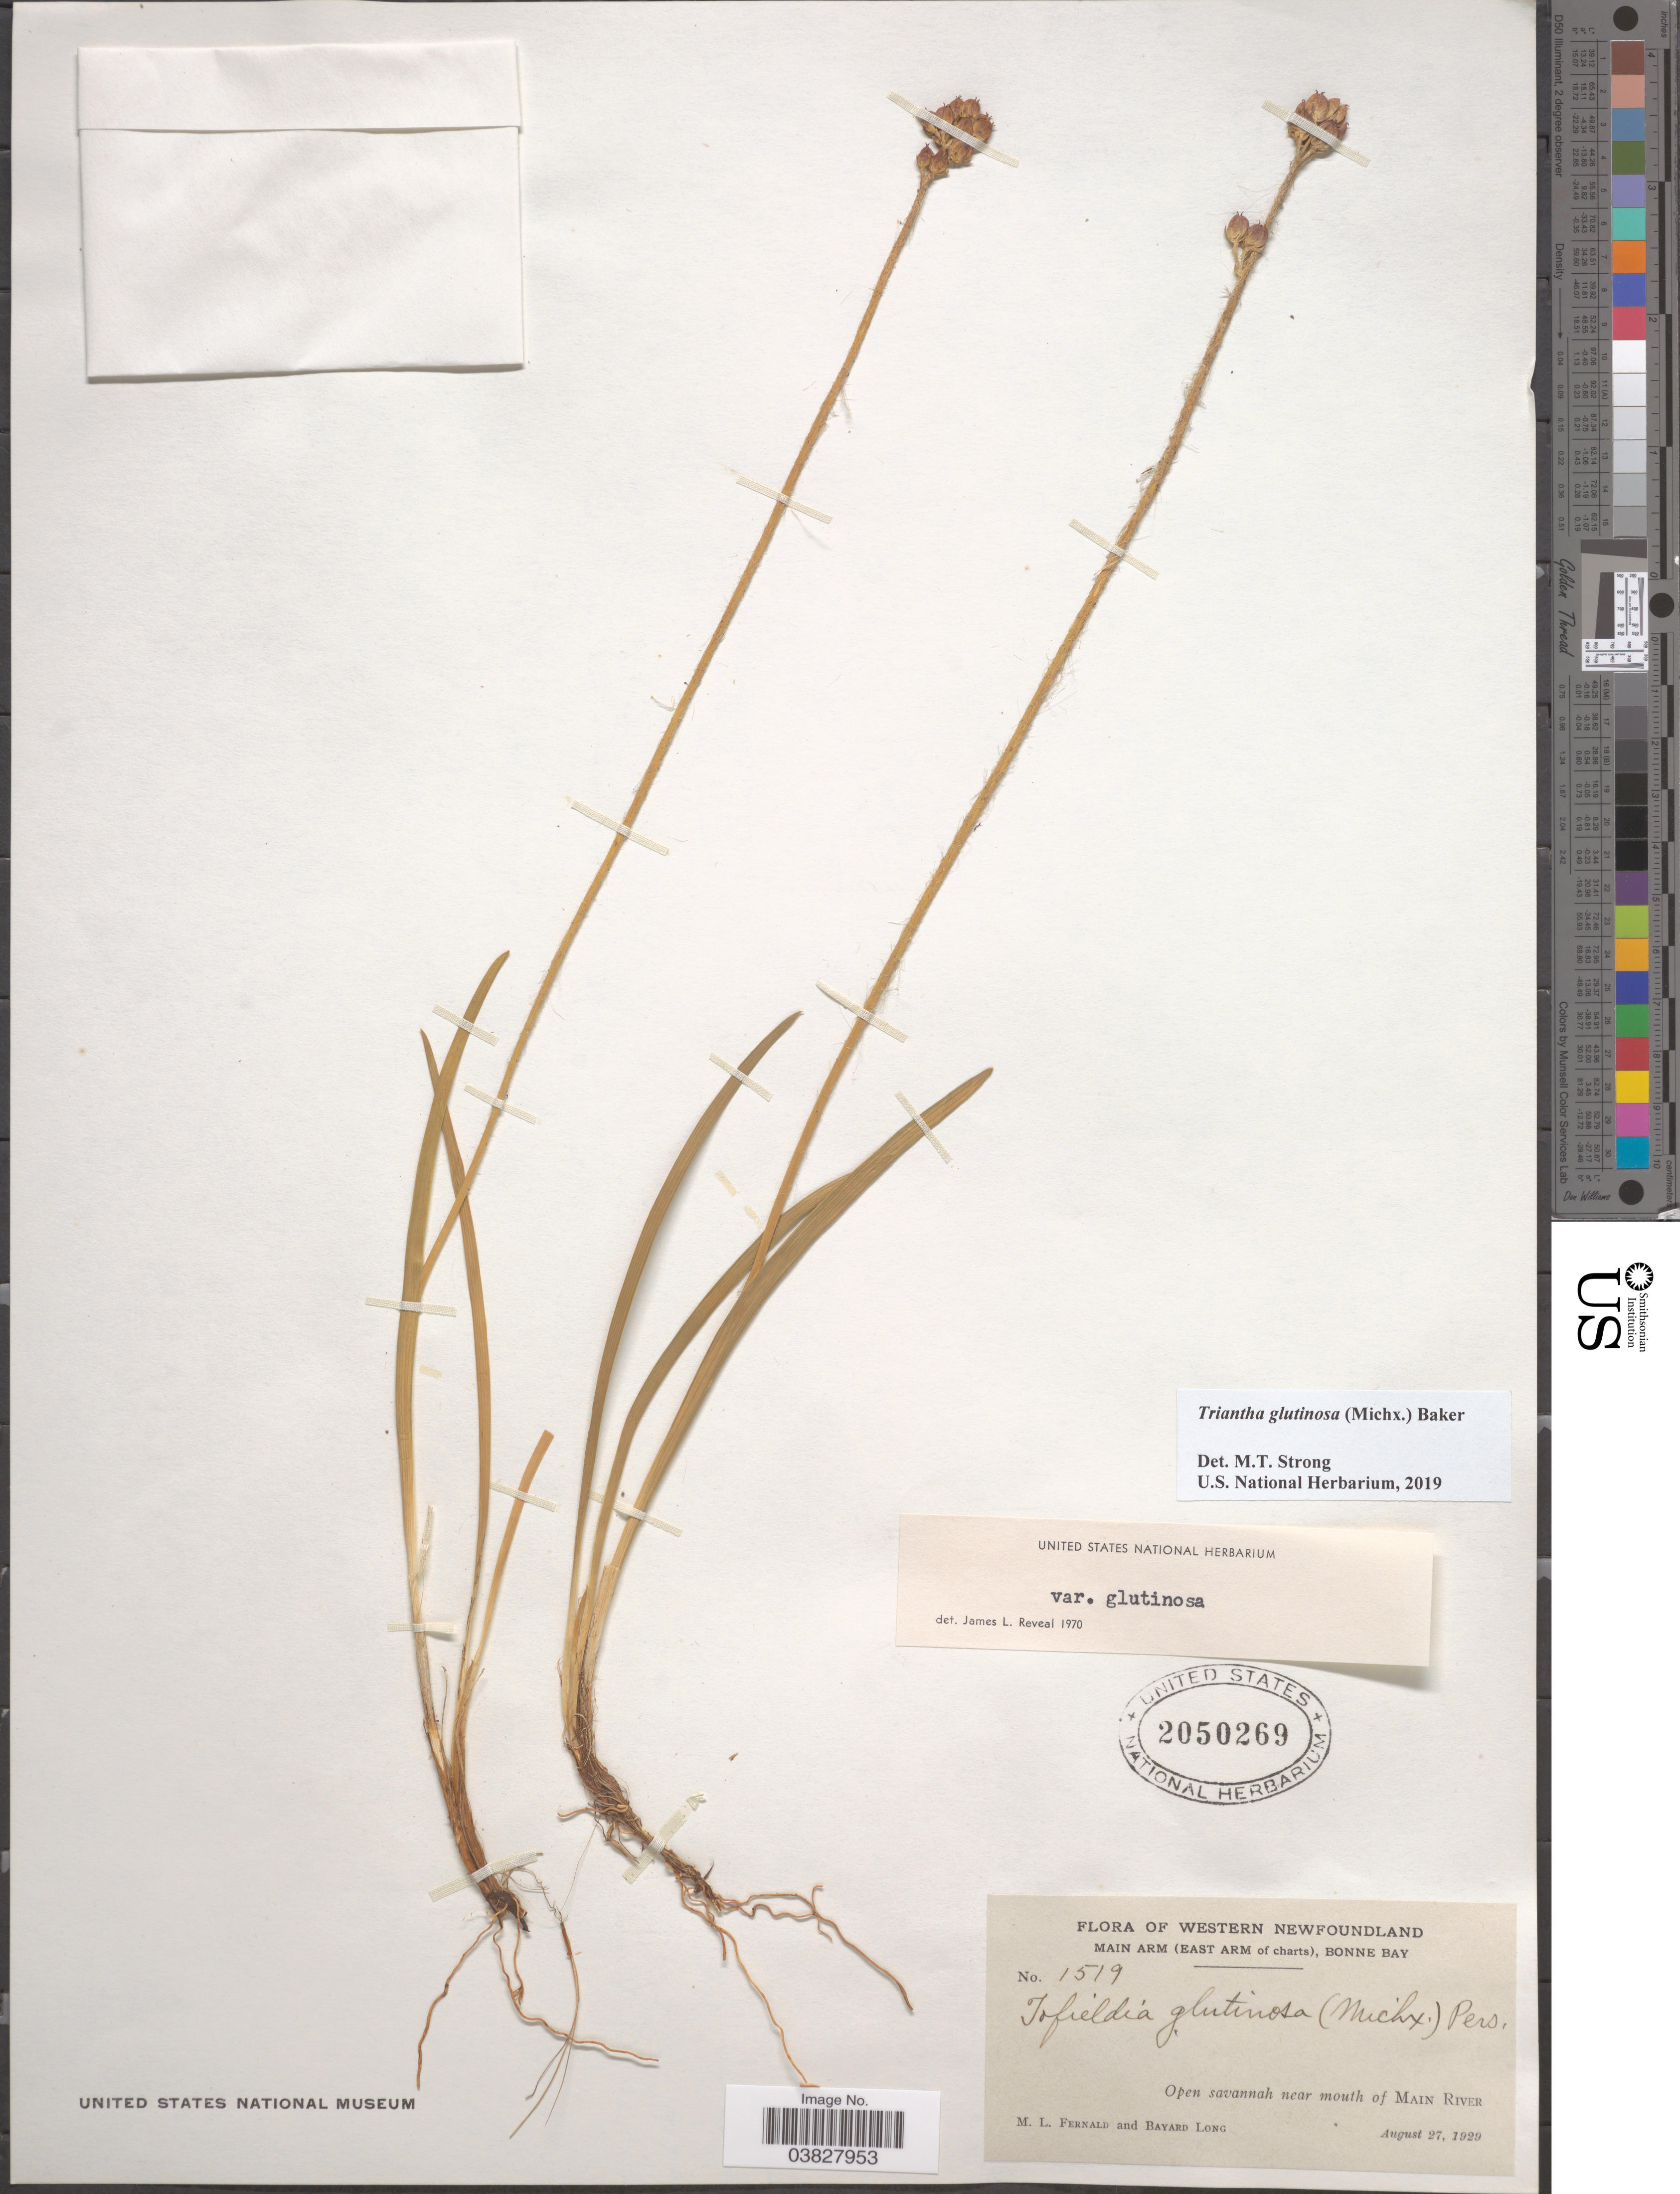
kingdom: Plantae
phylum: Tracheophyta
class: Liliopsida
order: Alismatales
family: Tofieldiaceae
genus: Triantha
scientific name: Triantha glutinosa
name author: (Michx.) Baker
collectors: M. L. Fernald & B. Long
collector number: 1519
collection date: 1929-08-27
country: Canada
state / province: Newfoundland and Labrador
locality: Western Newfoundland. Main Arm (East Arm of charts), Bonne Bay. Open savannah near mouth of Main River.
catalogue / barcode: US 2050269